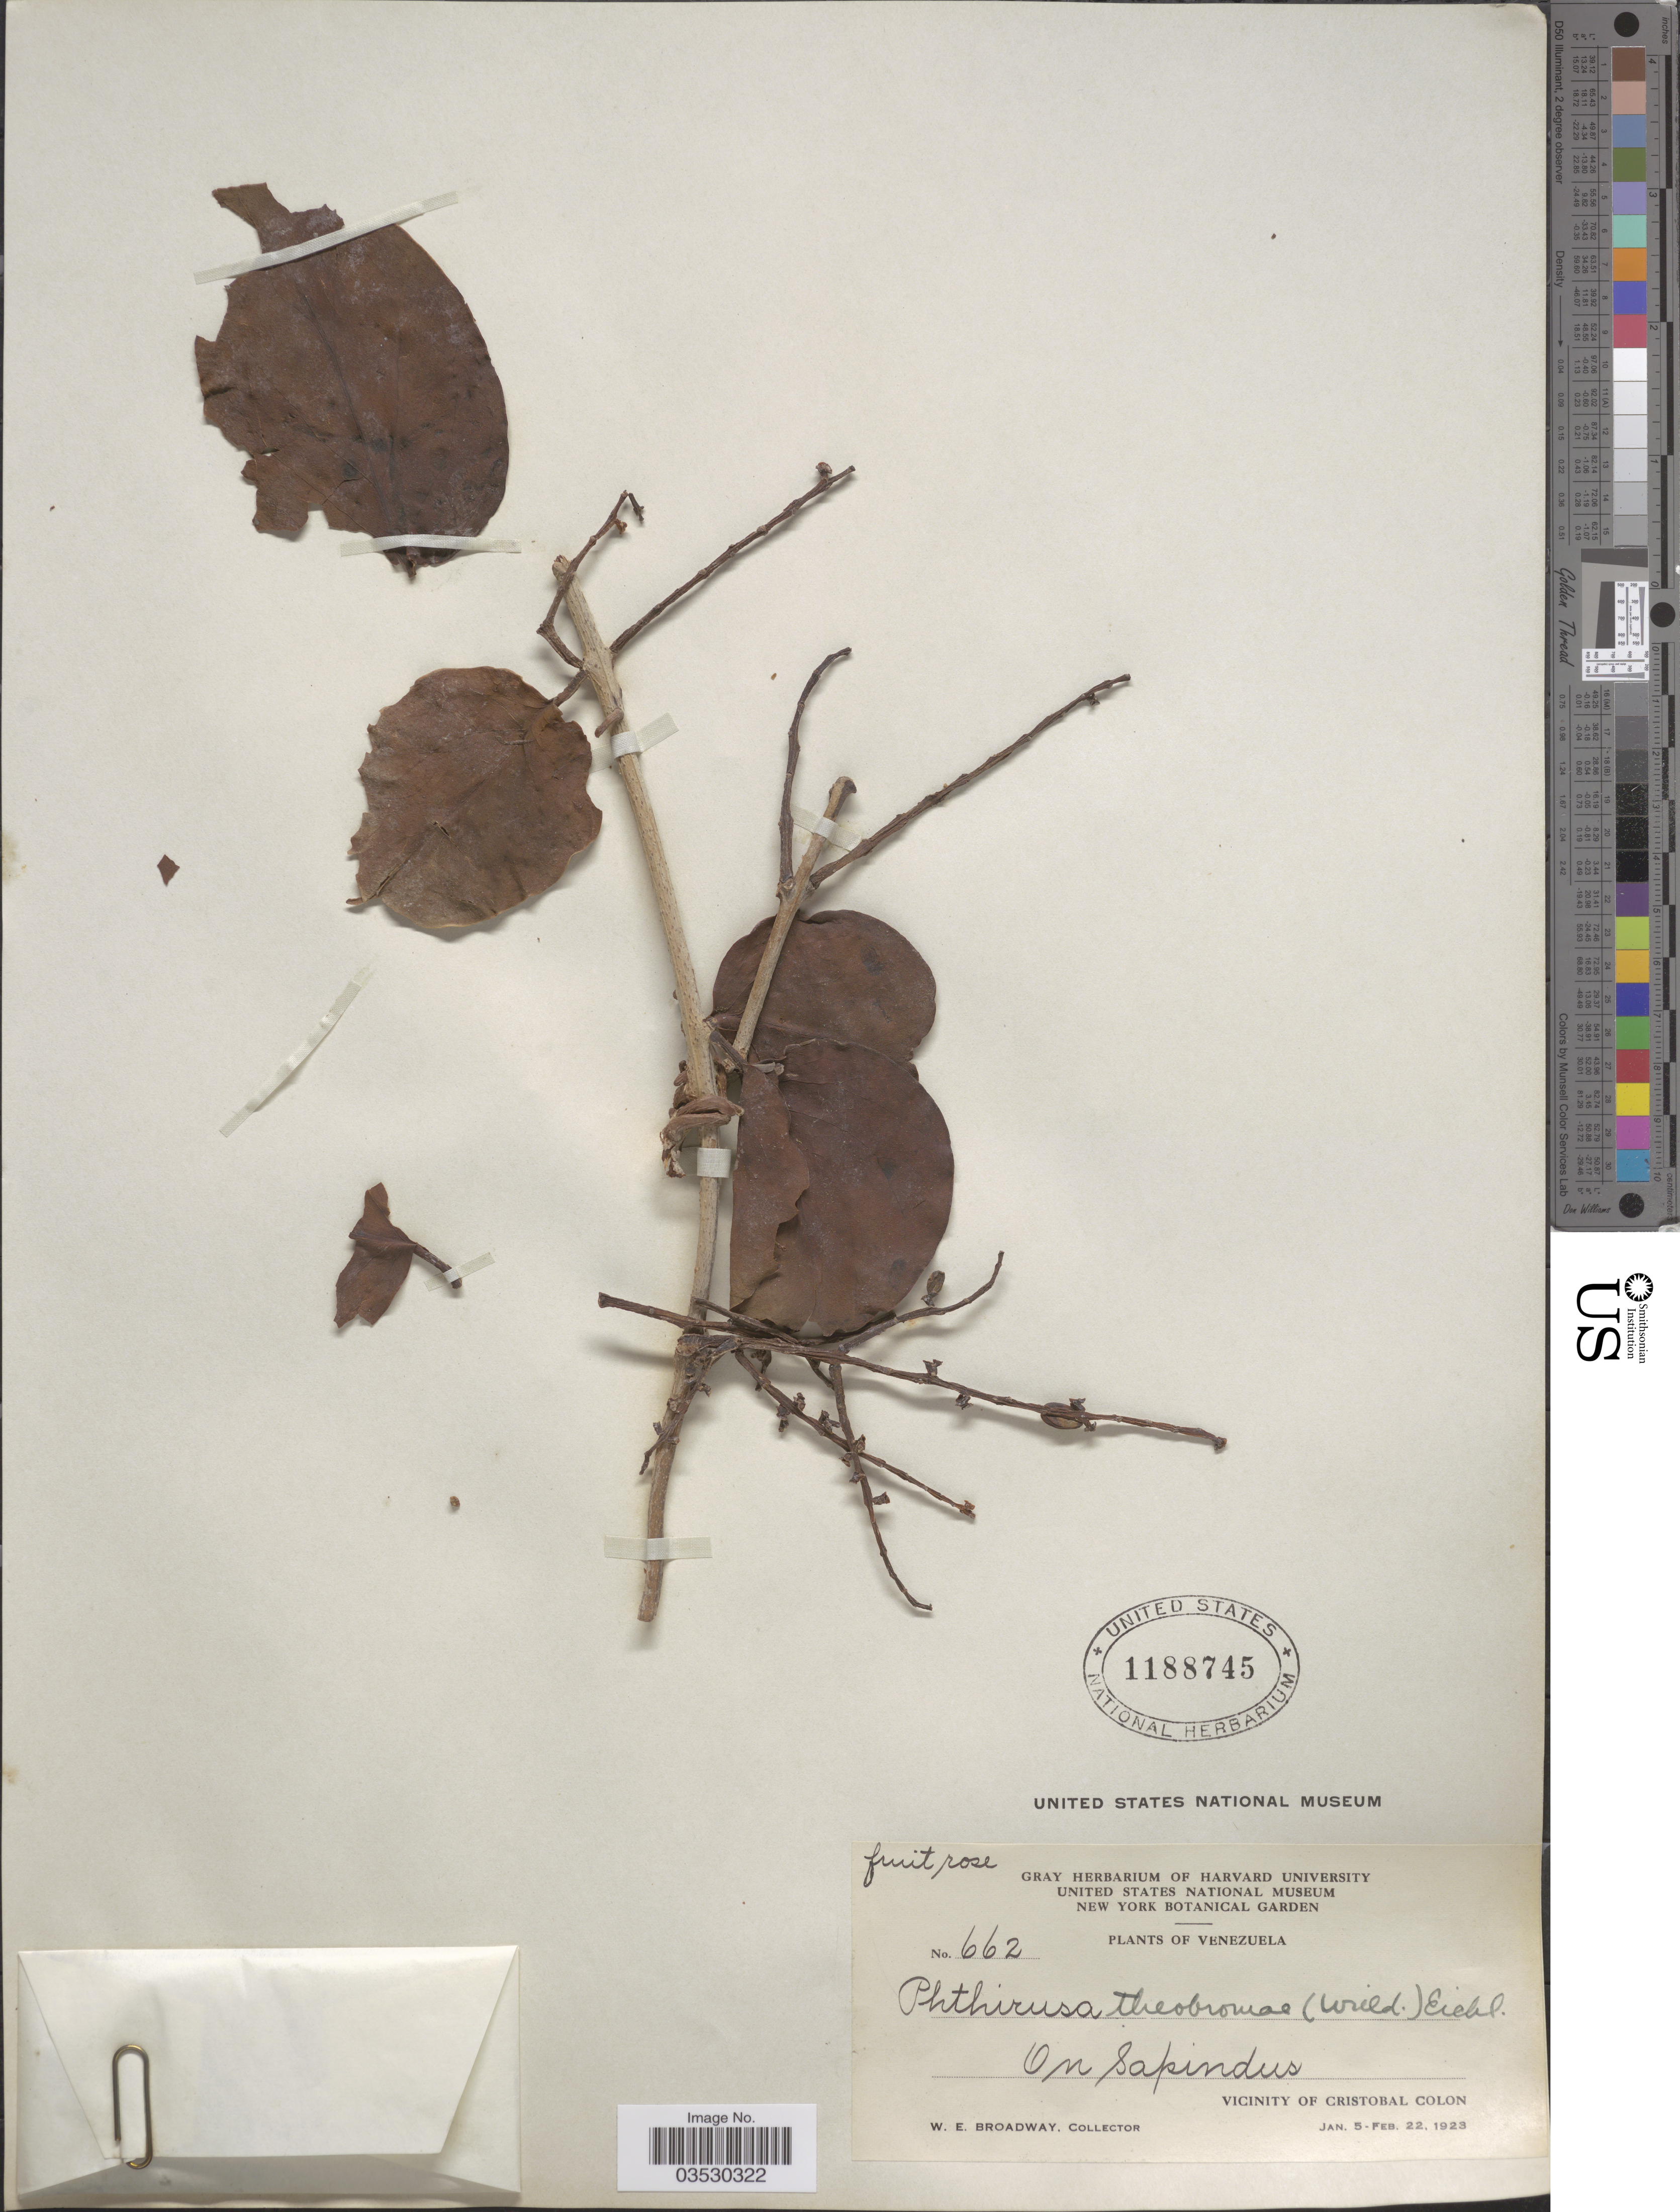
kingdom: Plantae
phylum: Tracheophyta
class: Magnoliopsida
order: Santalales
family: Loranthaceae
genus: Struthanthus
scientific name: Struthanthus aduncus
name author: (G. Mey.) G. Don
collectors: W. E. Broadway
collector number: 662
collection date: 1923-01-05/1923-02-22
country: Venezuela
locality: Vicinity of Cristobal Colon.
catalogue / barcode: US 1188745